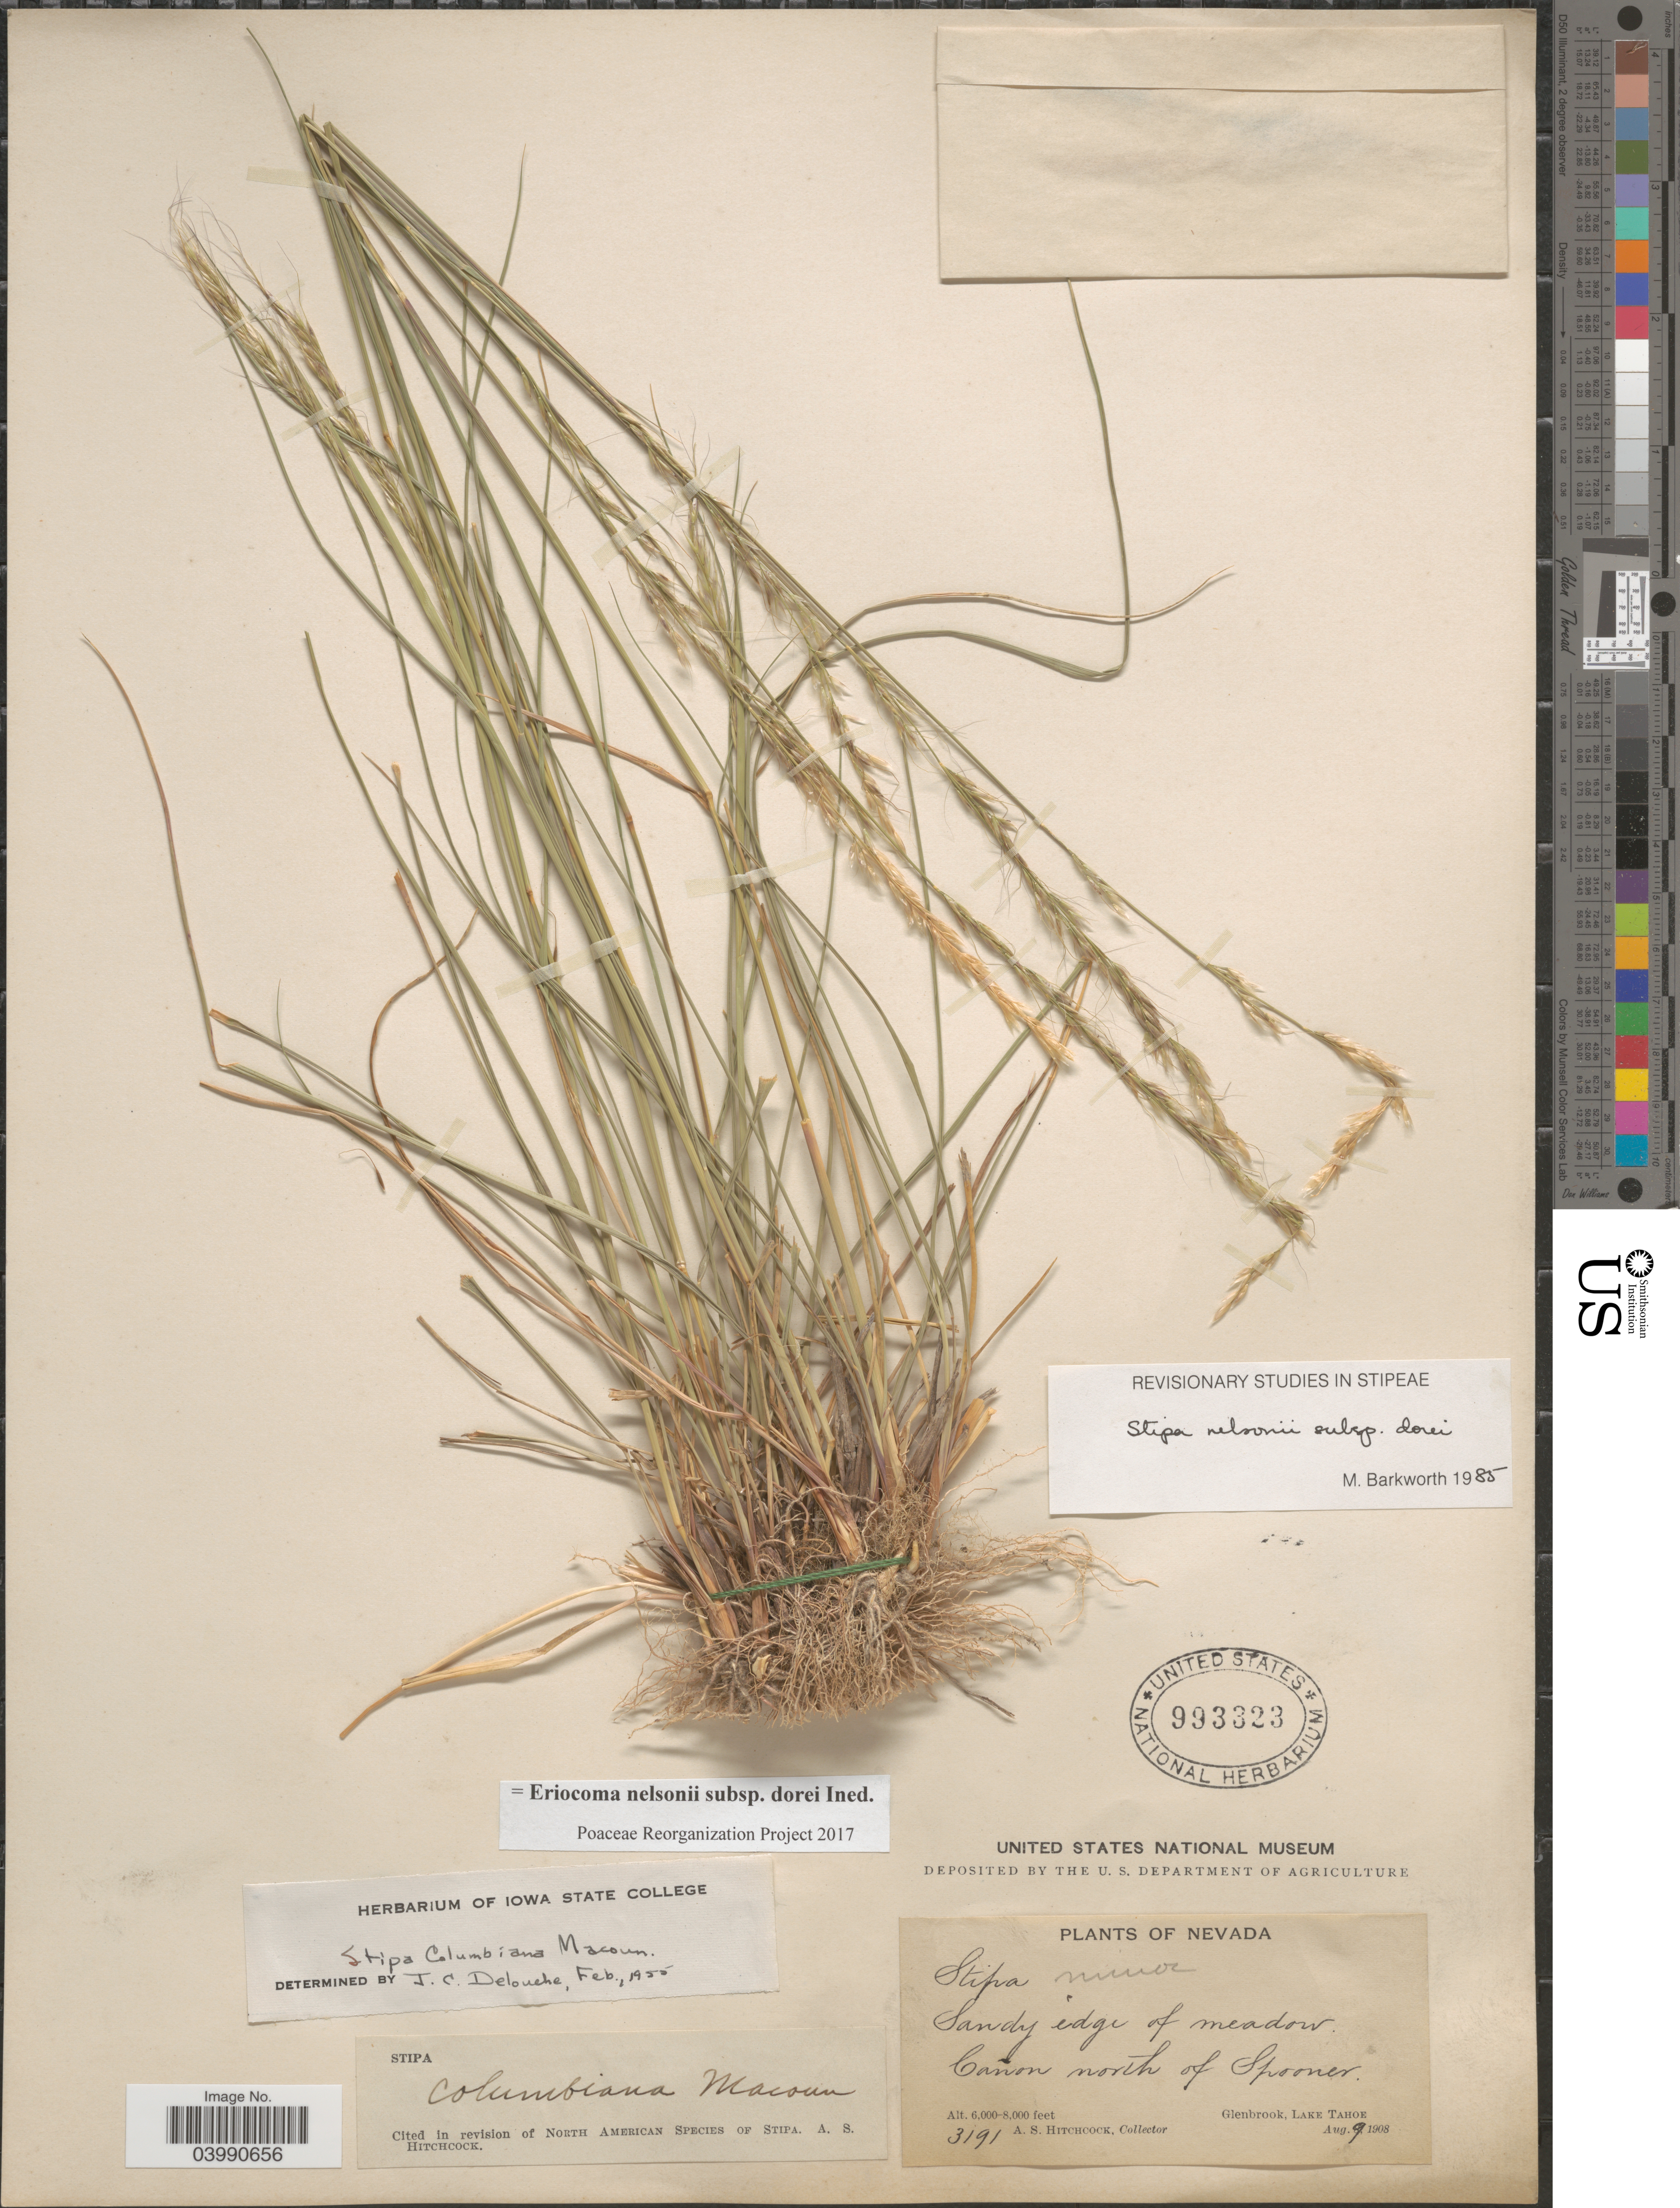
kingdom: Plantae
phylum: Tracheophyta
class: Liliopsida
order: Poales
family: Poaceae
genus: Eriocoma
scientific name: Eriocoma nelsonii subsp. dorei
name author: (Barkworth & J. Maze) Romasch.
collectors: A. S. Hitchcock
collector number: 3191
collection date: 1908-08-09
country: United States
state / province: Nevada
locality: Cañon north of Spooner. Glenbrook, Lake Tahoe.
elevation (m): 1829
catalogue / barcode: US 993323